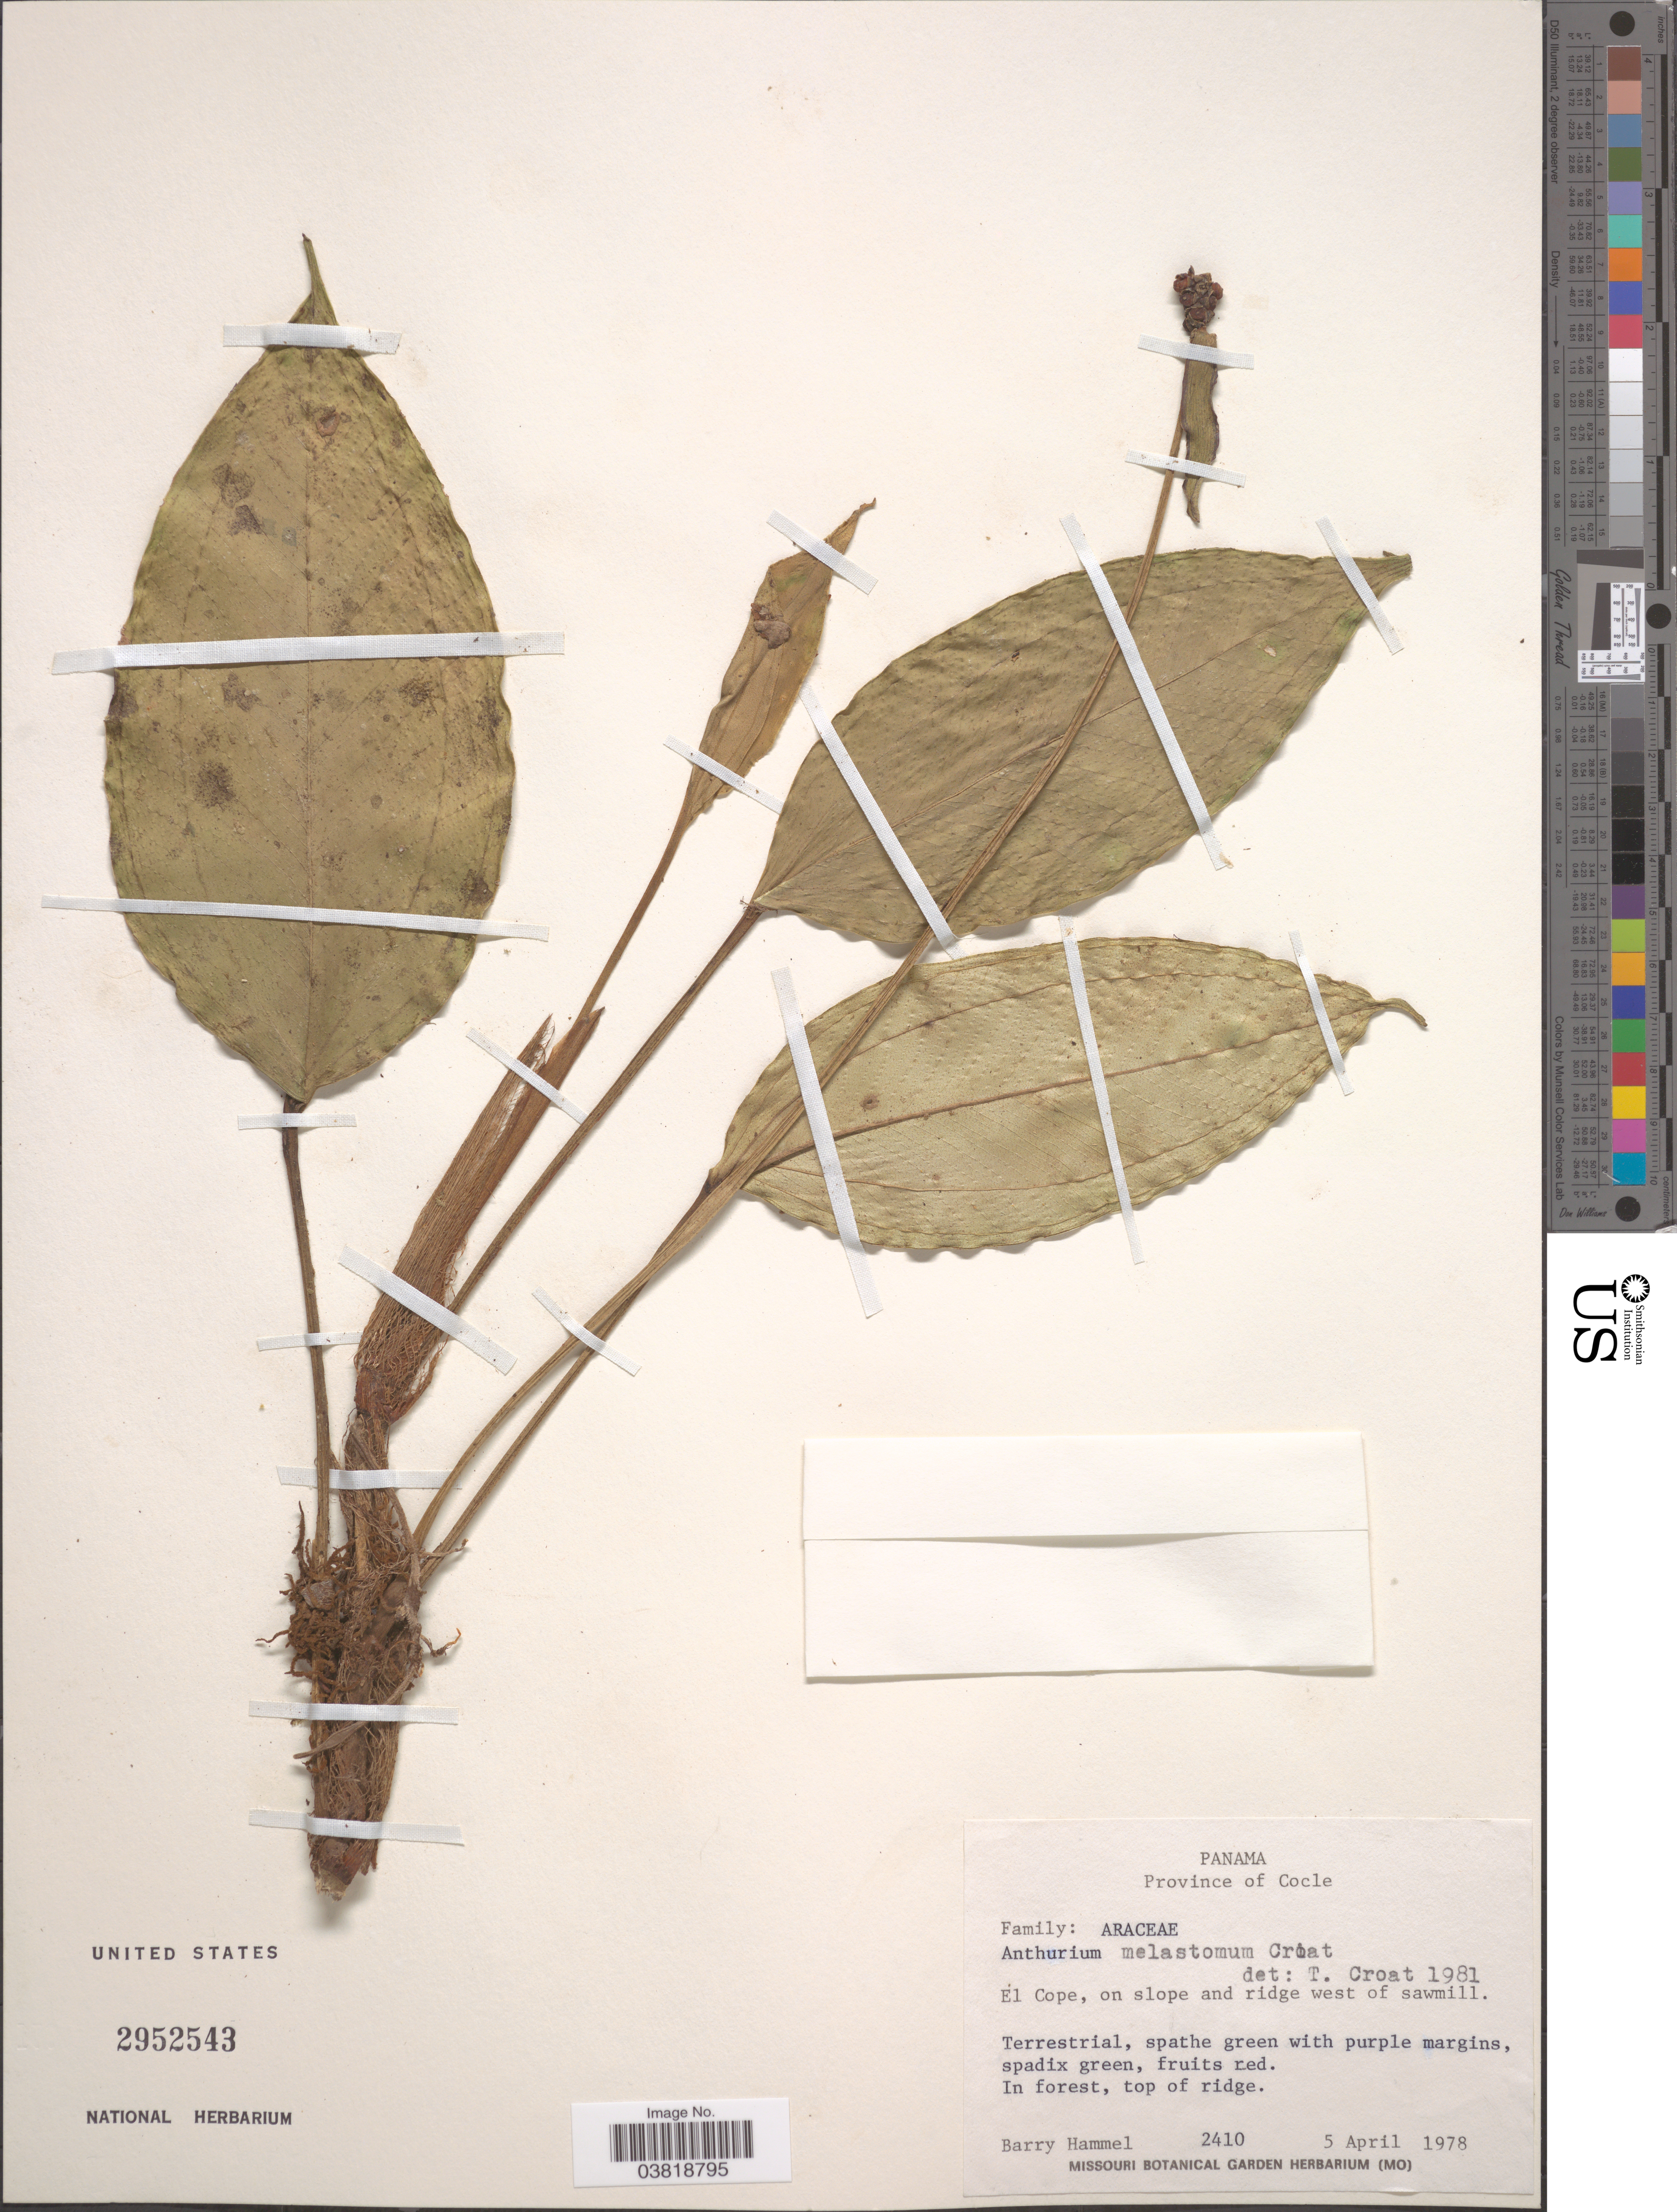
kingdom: Plantae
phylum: Tracheophyta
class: Liliopsida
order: Alismatales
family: Araceae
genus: Anthurium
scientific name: Anthurium melastomatis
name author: Croat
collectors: B. Hammel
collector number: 2410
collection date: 1978-04-05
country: Panama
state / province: Cocle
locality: El Cope, on slope and ridge west of sawmill.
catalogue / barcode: US 2952543